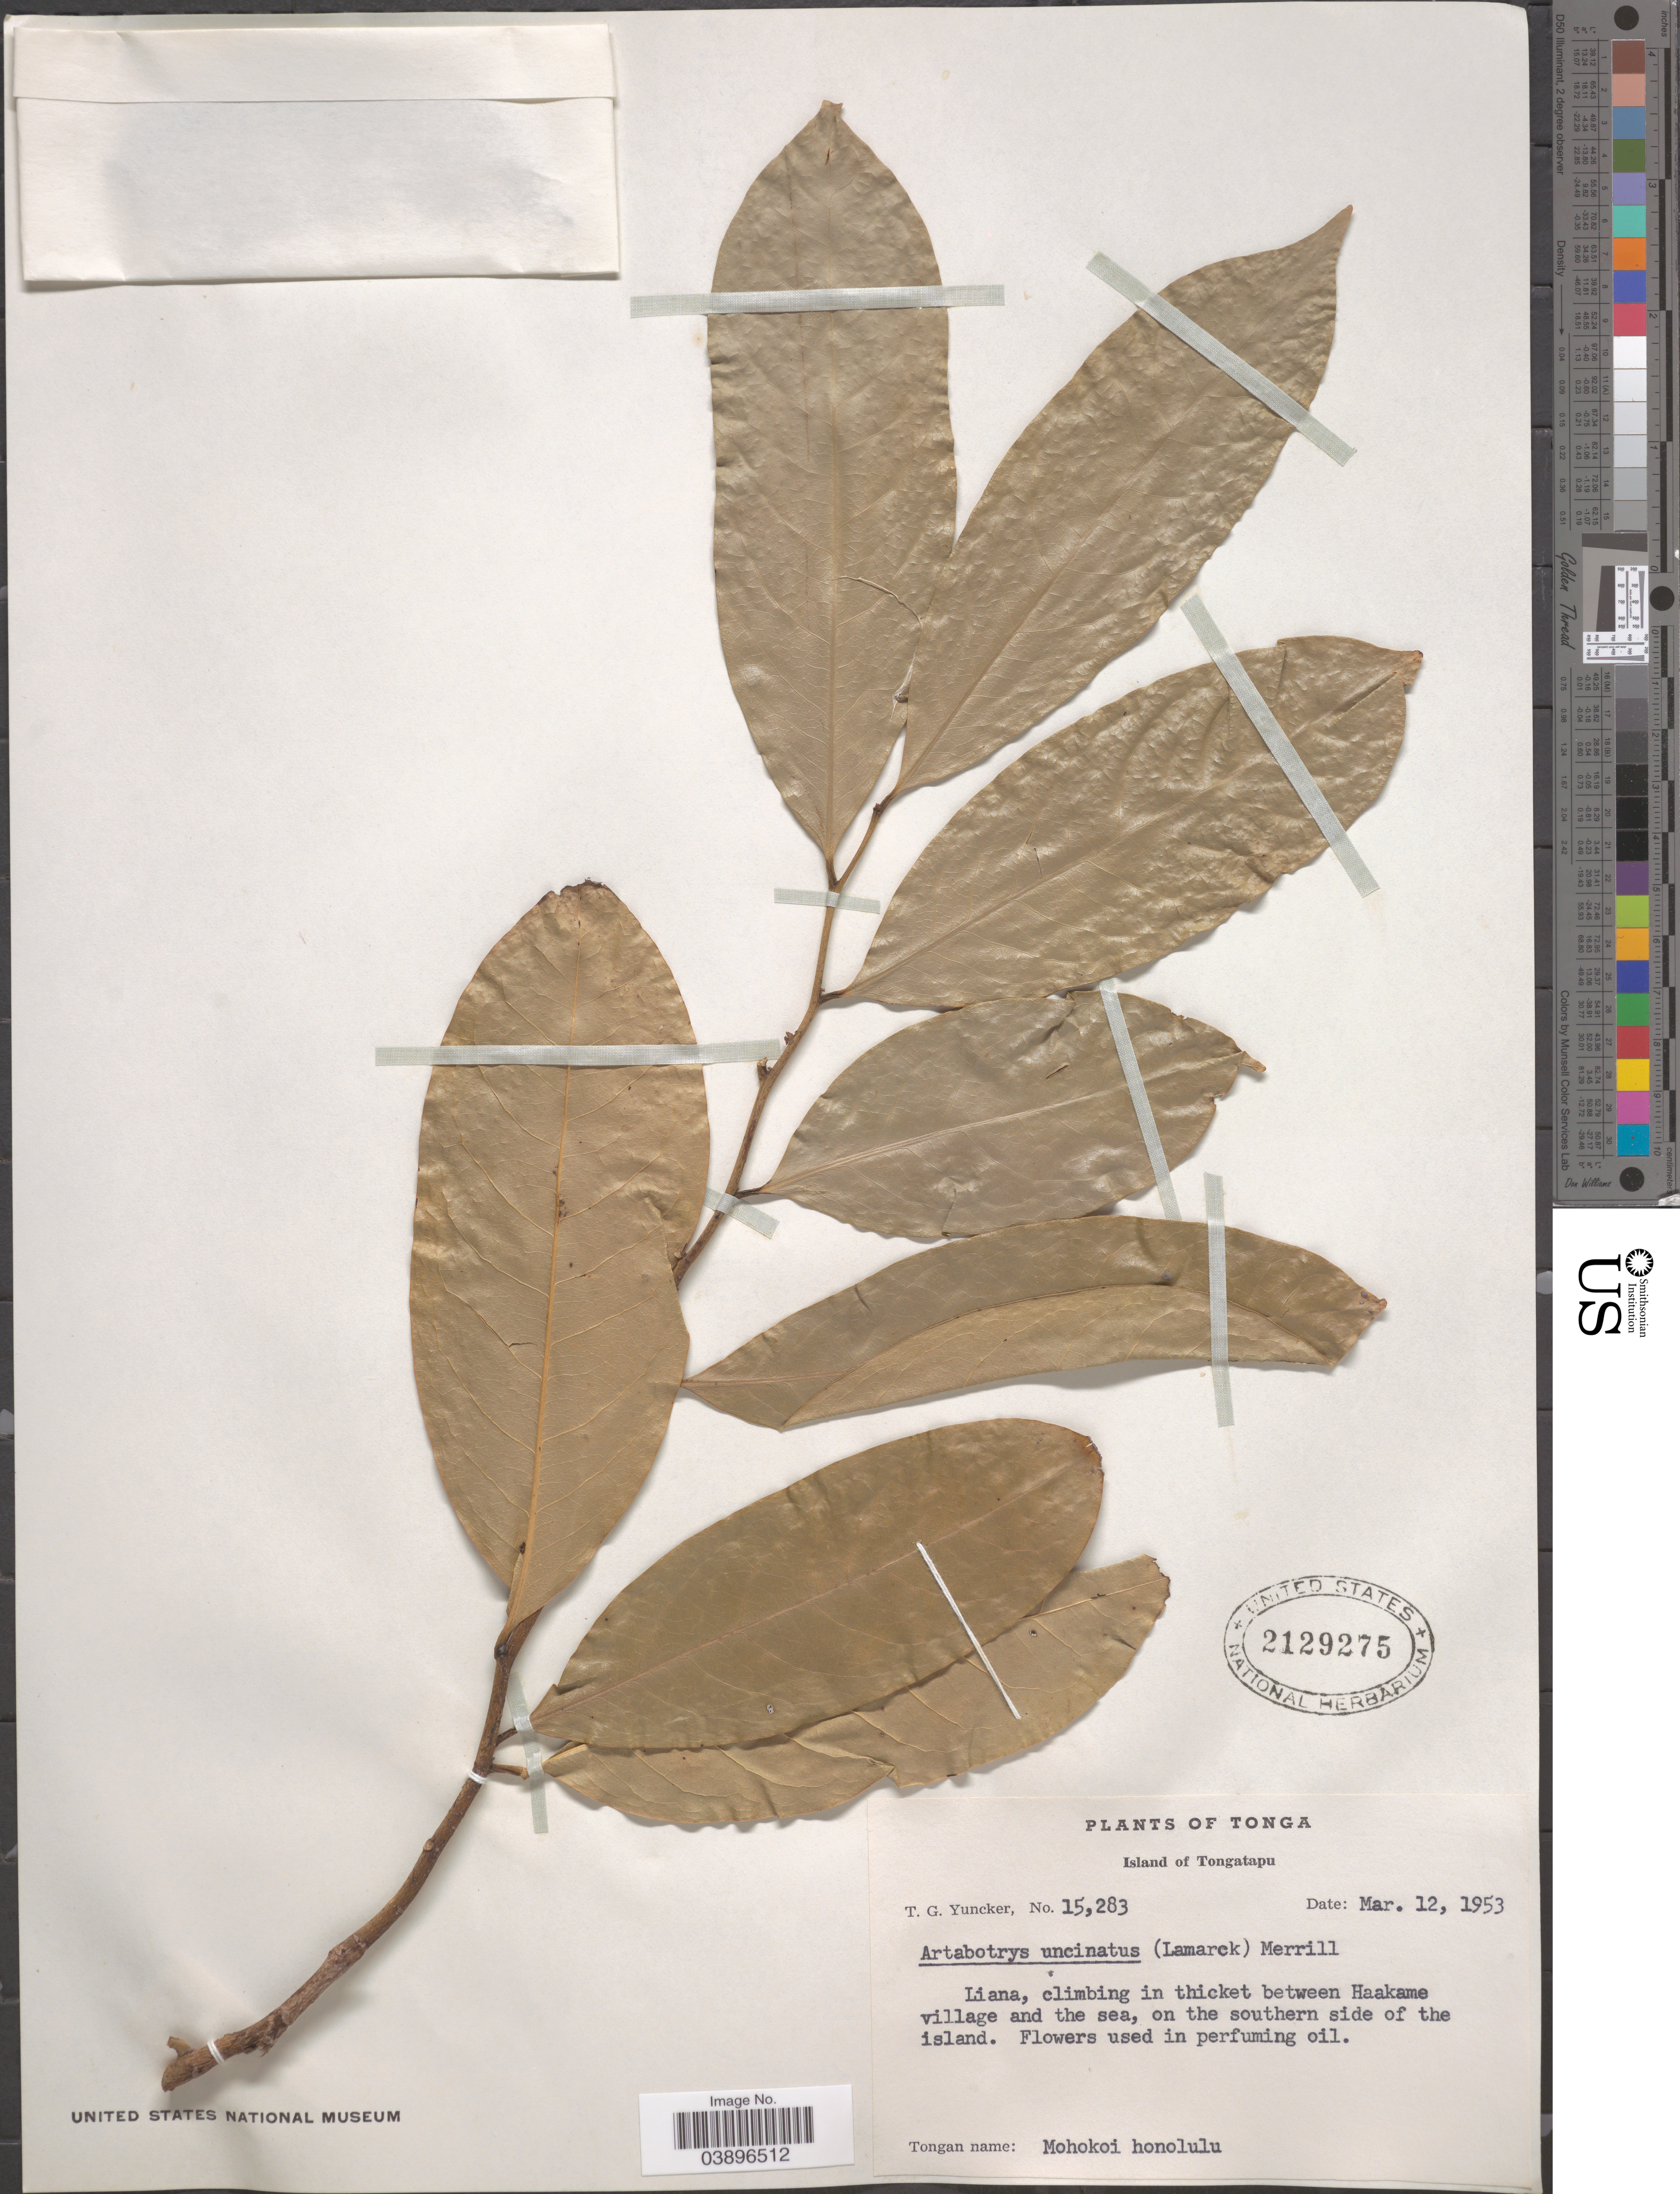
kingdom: Plantae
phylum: Tracheophyta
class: Magnoliopsida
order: Magnoliales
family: Annonaceae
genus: Artabotrys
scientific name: Artabotrys uncinatus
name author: (Lam.) Merr.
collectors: T. G. Yuncker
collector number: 15283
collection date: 1953-03-12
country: Tonga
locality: Island of Tongatapu. In thicket between Haakame village and the sea, on the southern side of the island.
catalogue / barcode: US 2129275